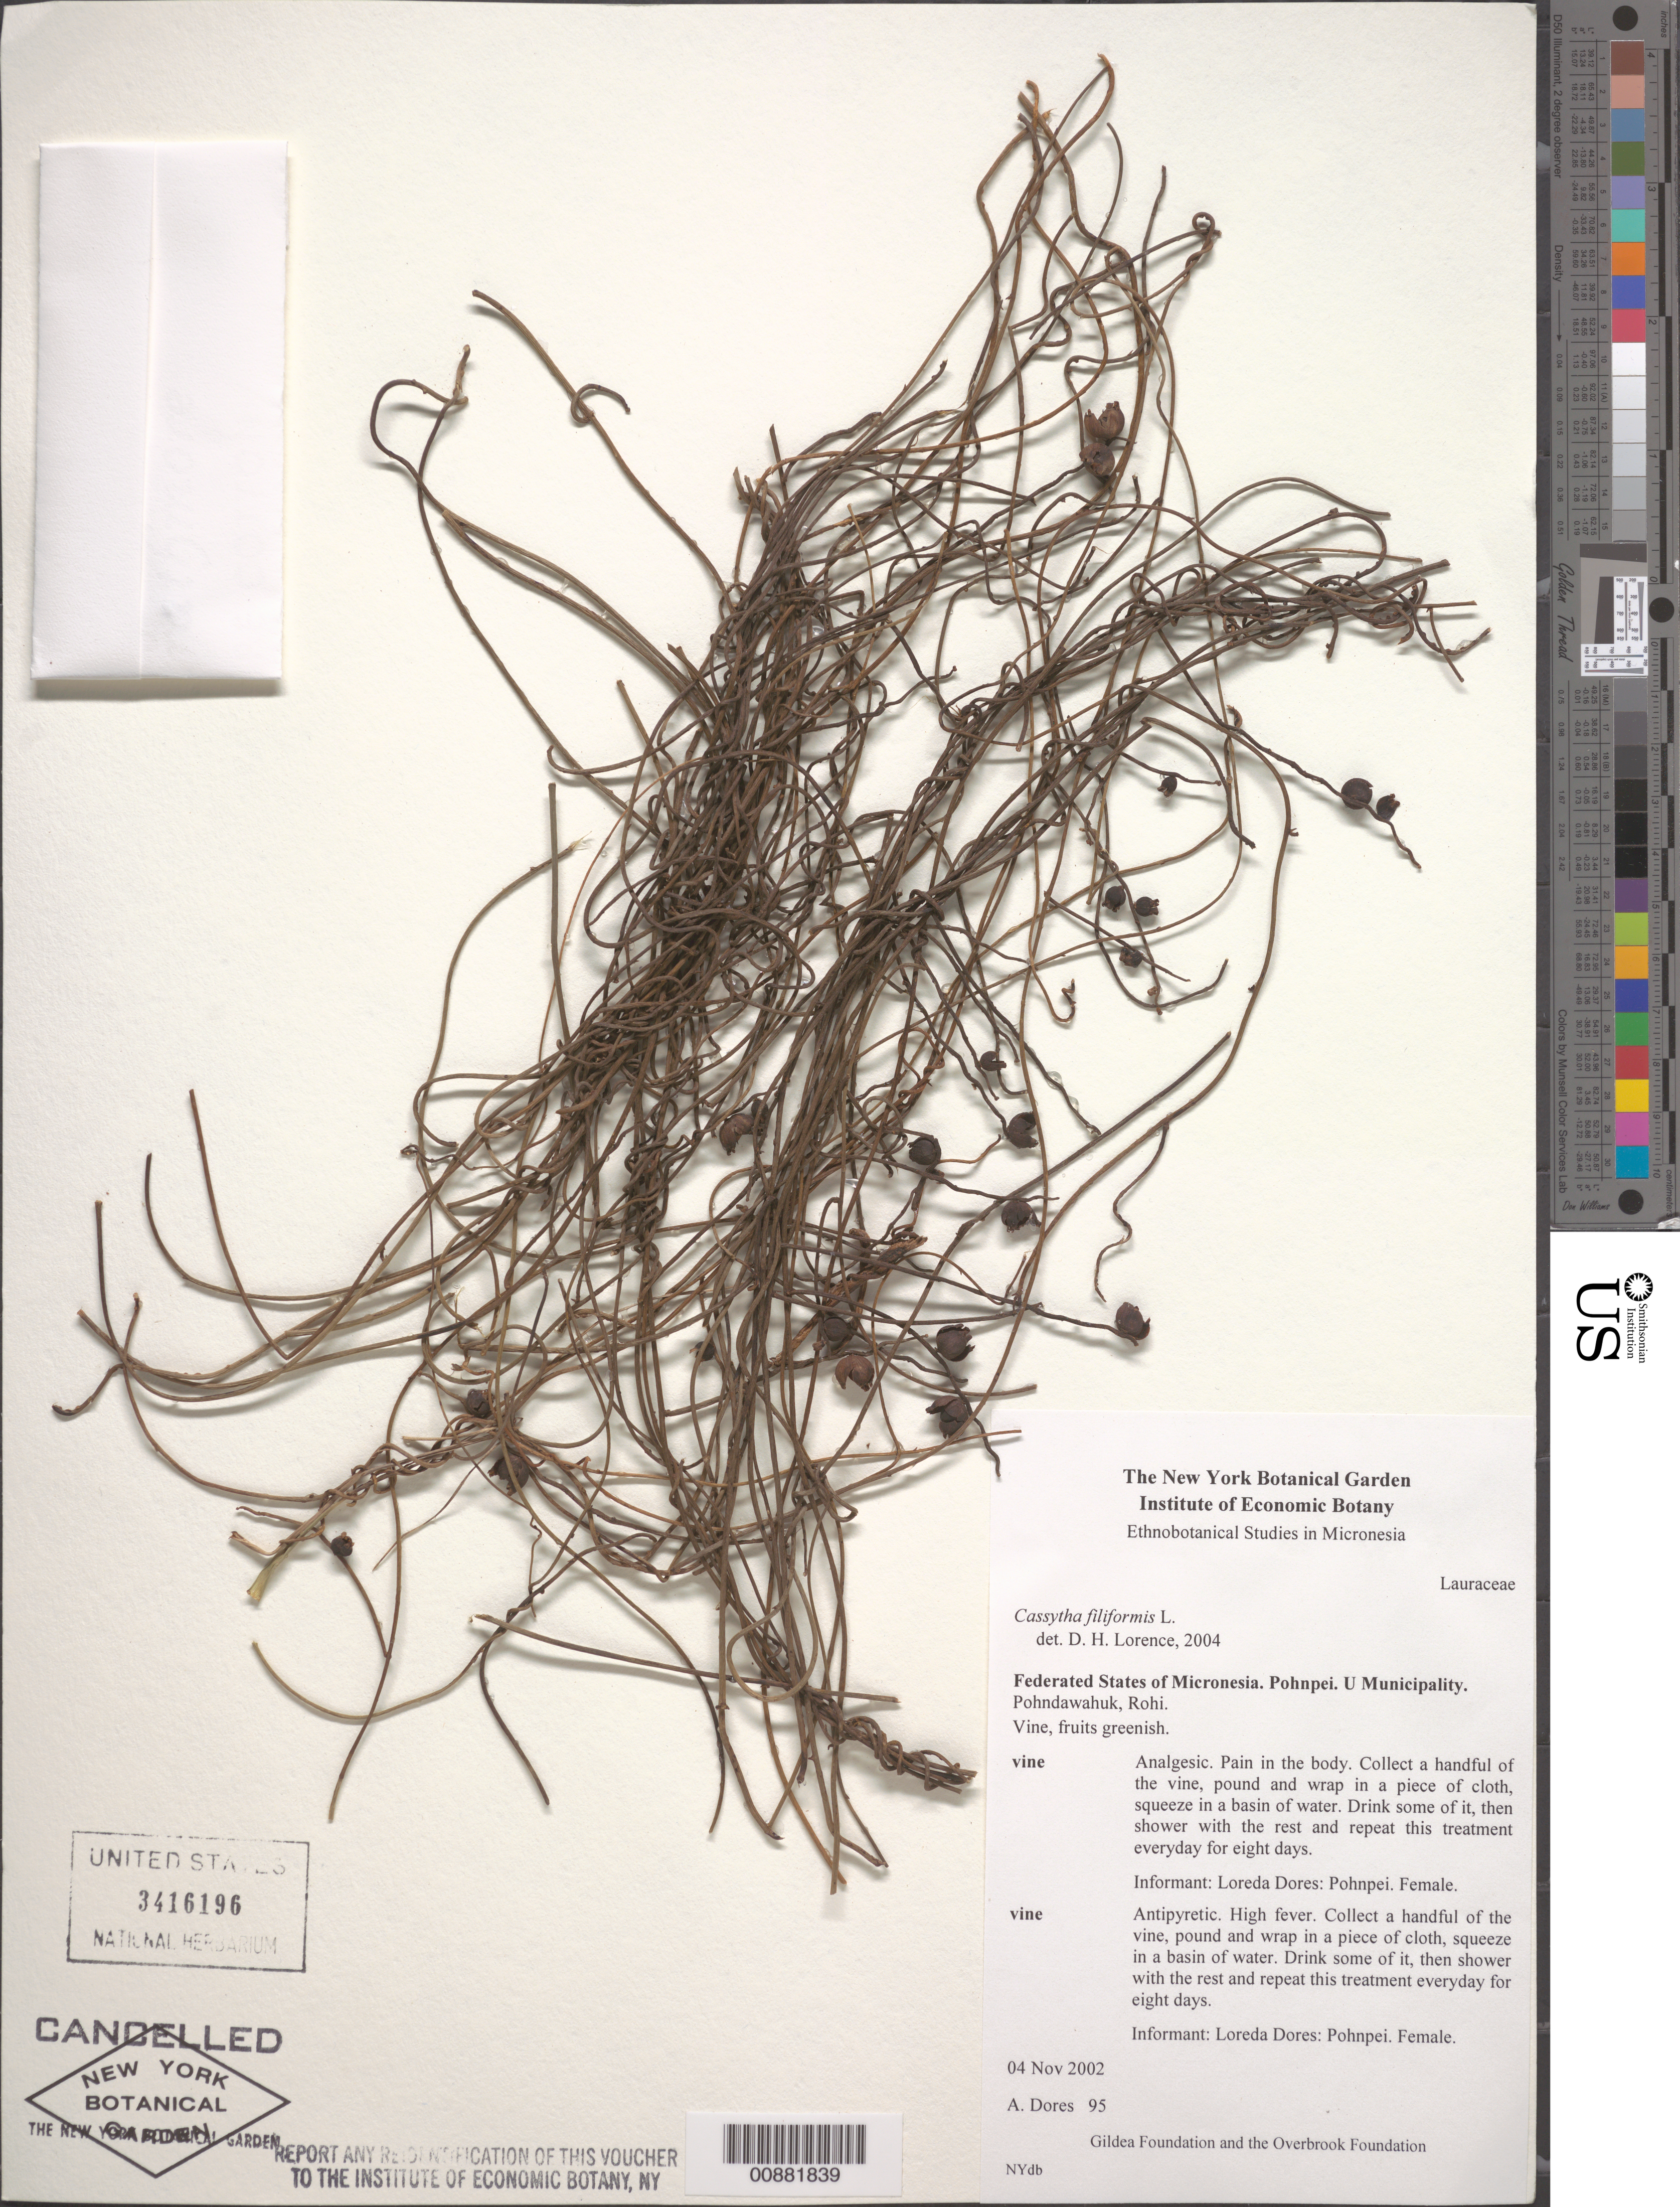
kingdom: Plantae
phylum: Tracheophyta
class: Magnoliopsida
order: Laurales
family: Lauraceae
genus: Cassytha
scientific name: Cassytha filiformis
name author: L.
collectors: A. Dores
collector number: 95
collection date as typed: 04 Nov 2002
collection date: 2002-11-04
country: Micronesia, Federated States of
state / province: Pohnpei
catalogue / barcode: US 3416196